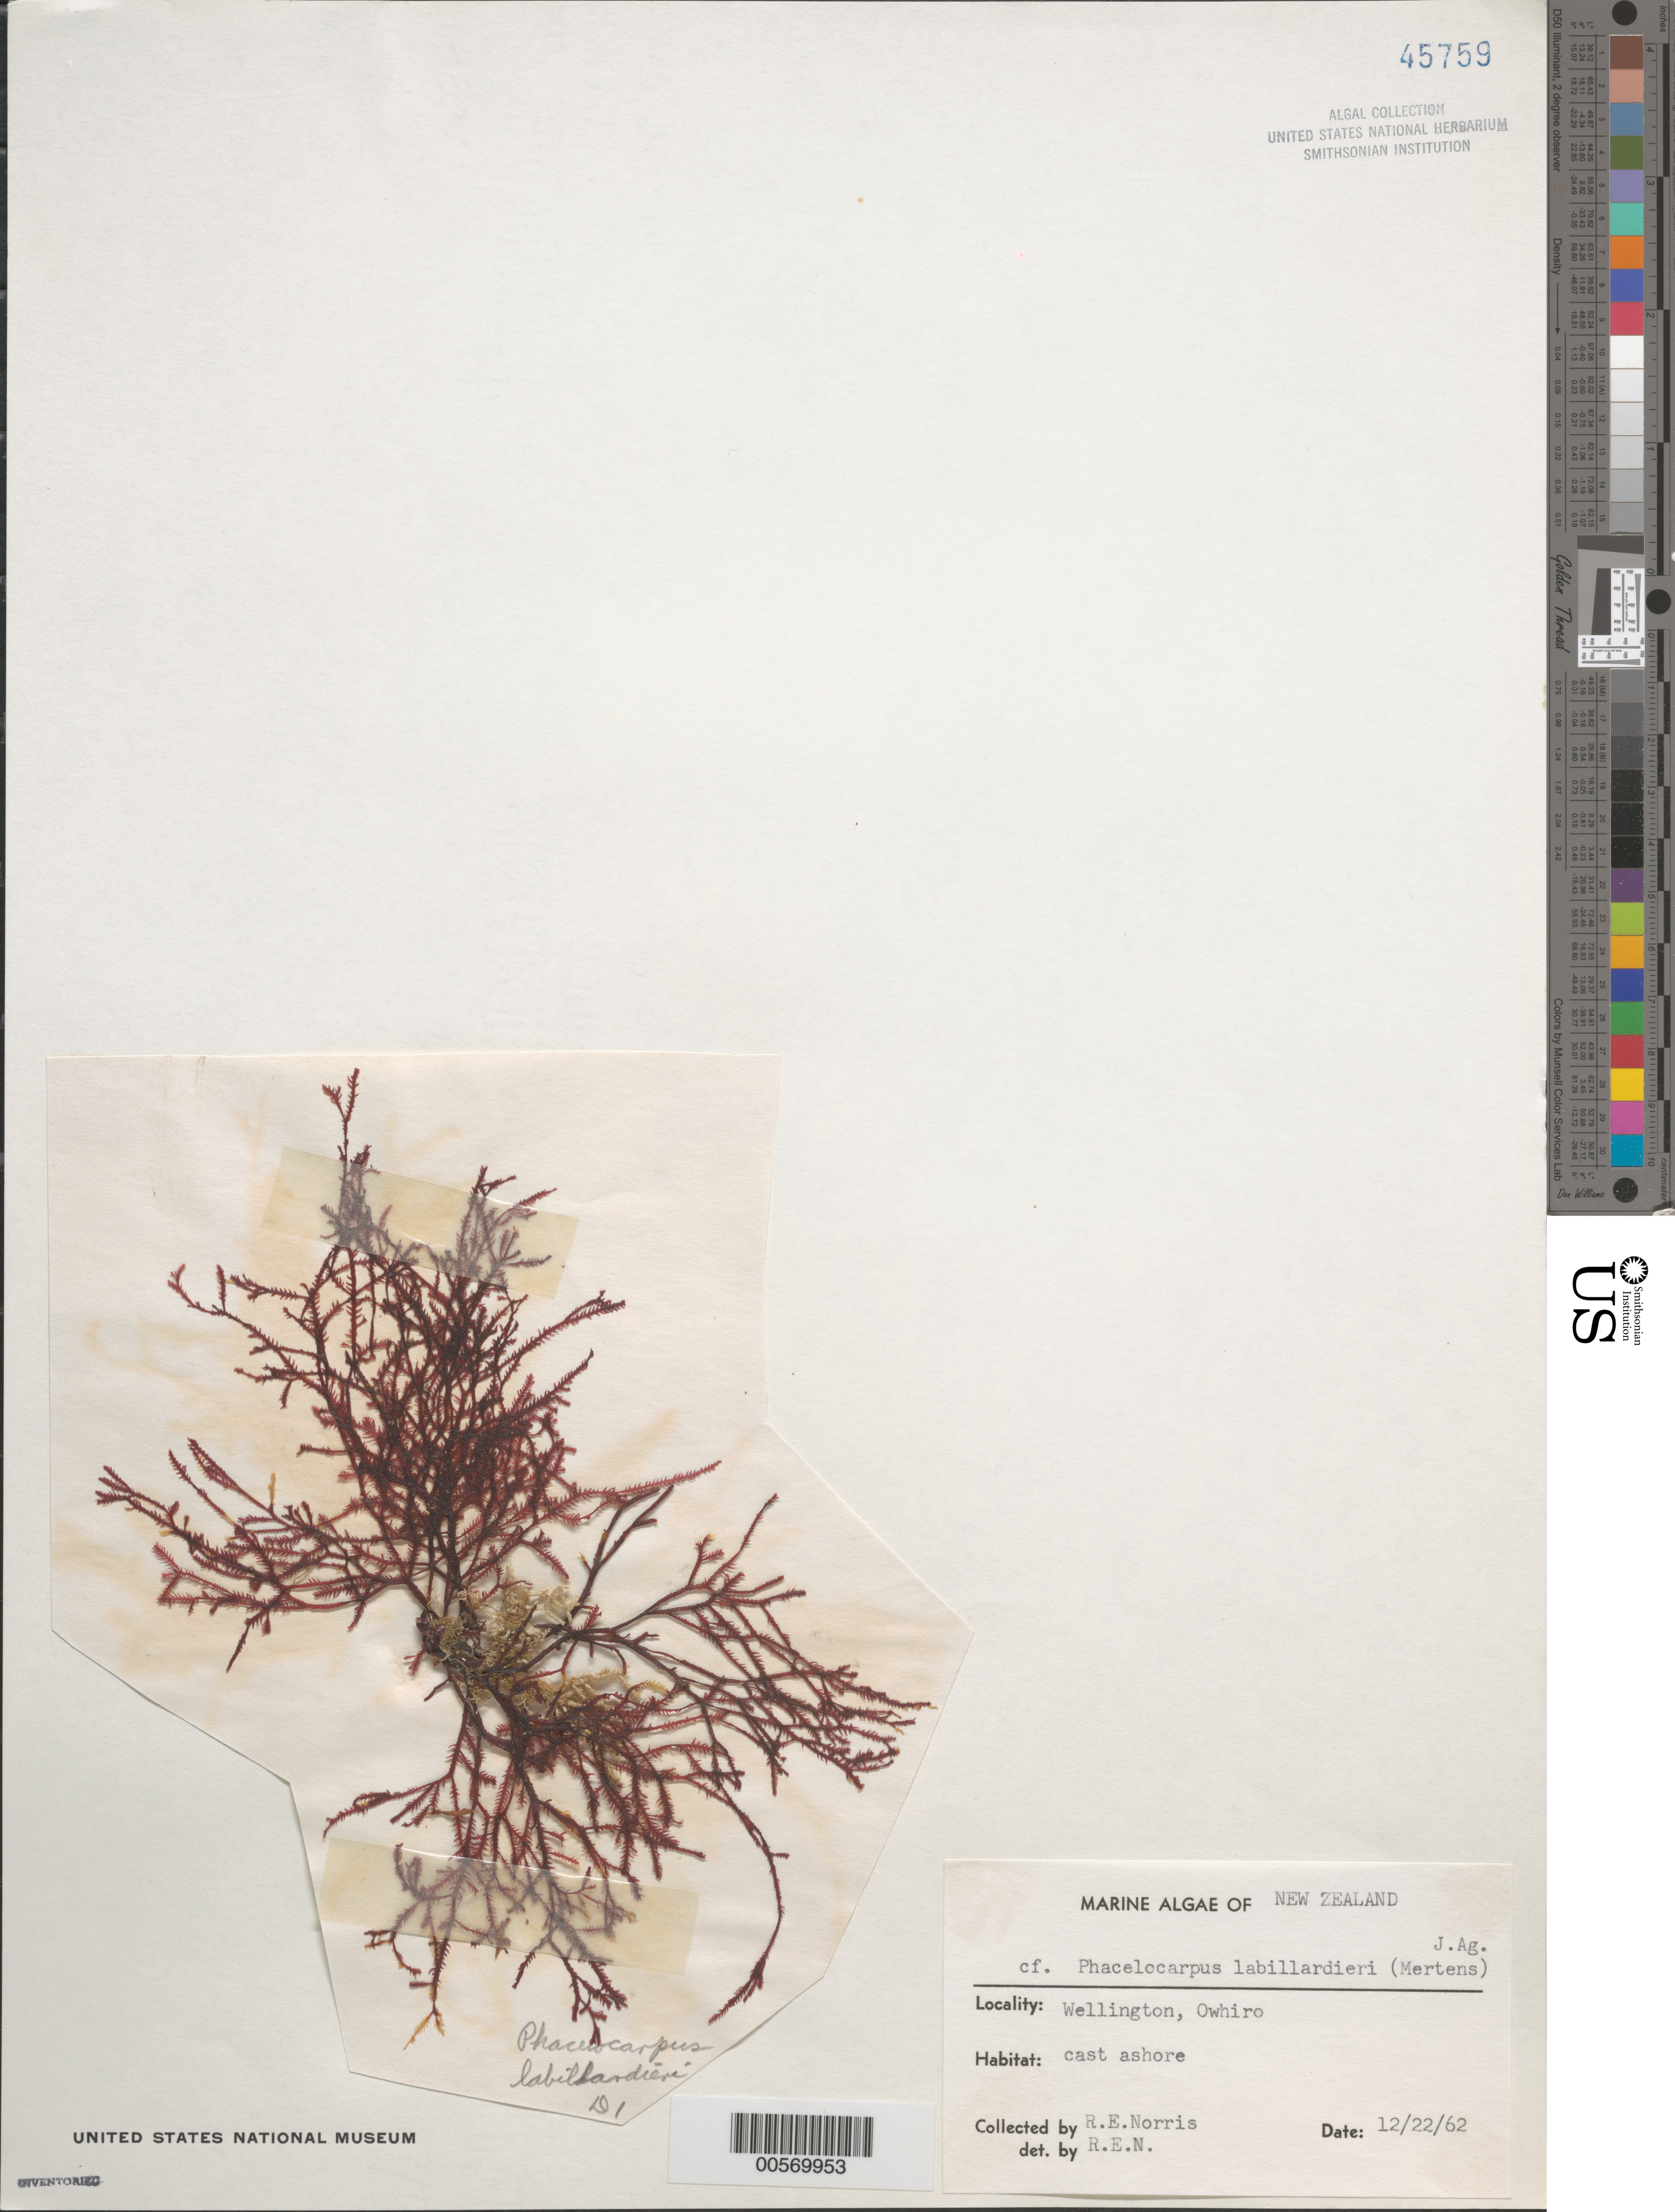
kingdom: Plantae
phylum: Rhodophyta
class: Florideophyceae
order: Gigartinales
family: Phacelocarpaceae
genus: Phacelocarpus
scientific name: Phacelocarpus peperocarpos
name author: (Poir.) M.J. Wynne et al.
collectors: R. E. Norris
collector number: D1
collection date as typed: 22 Dec 1962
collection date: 1962-12-22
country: New Zealand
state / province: Wellington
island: North Island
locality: Wellington, Owhiro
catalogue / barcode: US 45759